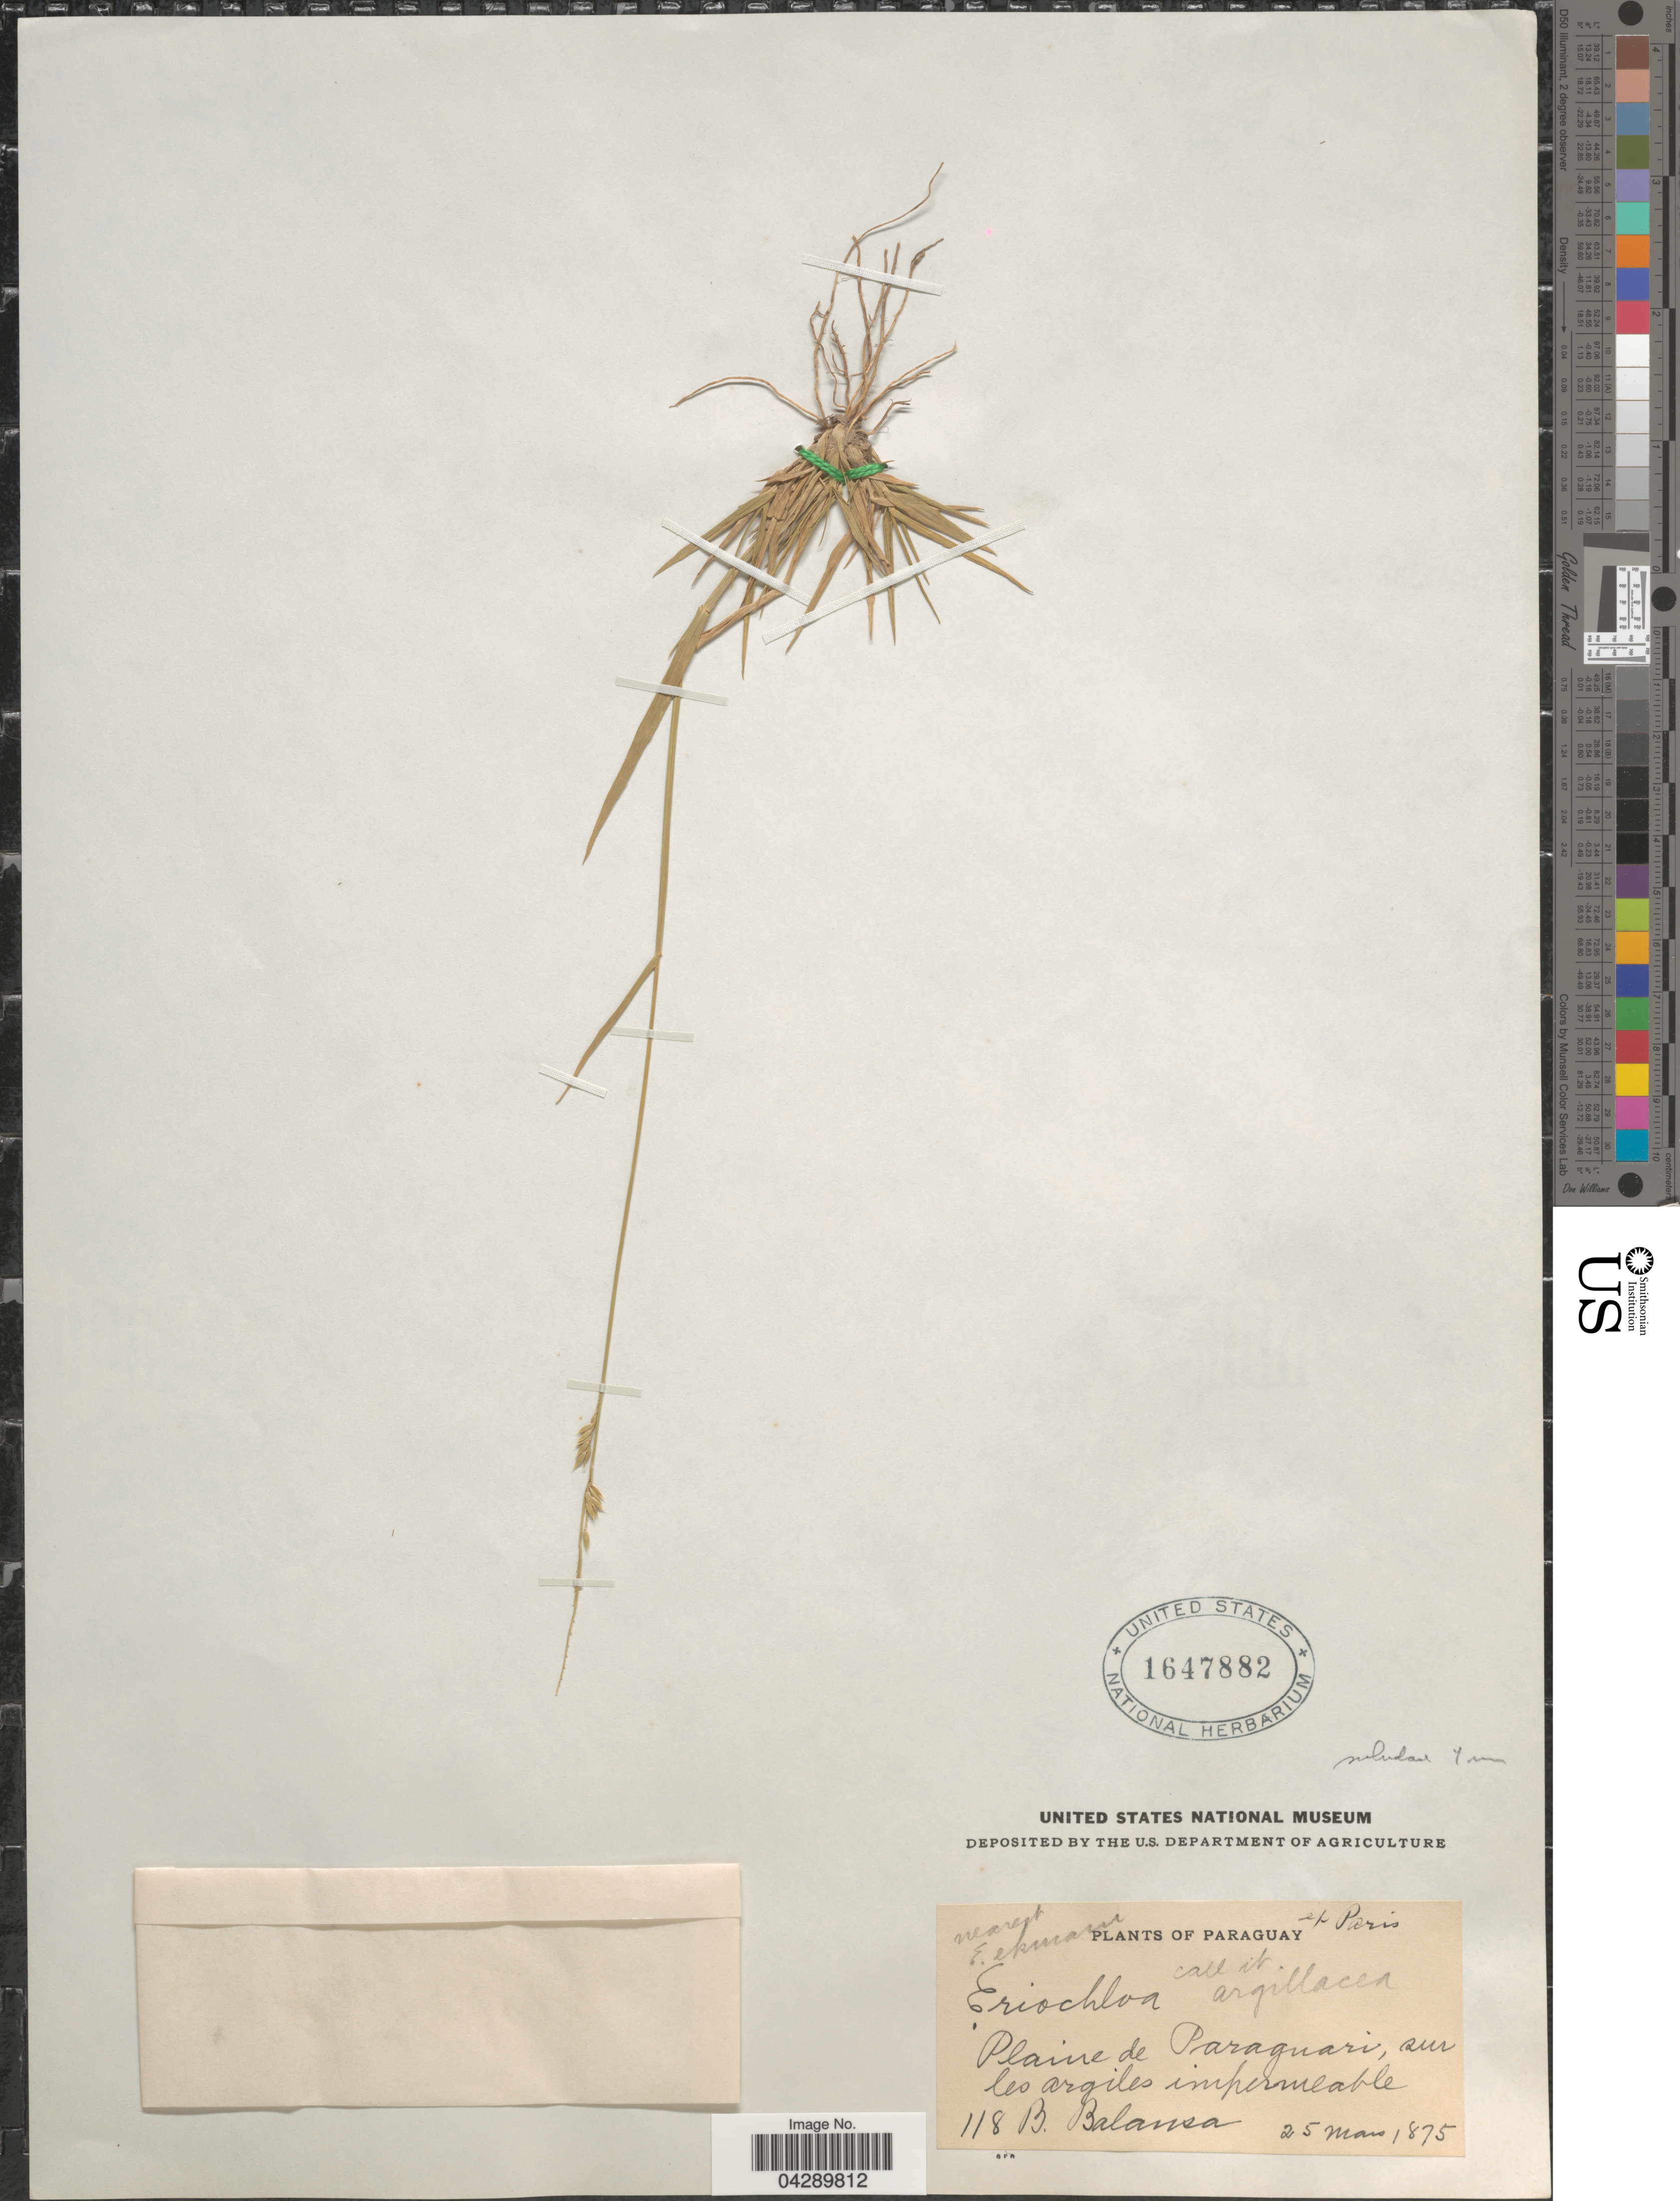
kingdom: Plantae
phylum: Tracheophyta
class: Liliopsida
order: Poales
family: Poaceae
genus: Eriochloa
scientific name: Eriochloa setosa var. ekmanii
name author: (Hitchc.) R.B. Shaw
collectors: B. Balansa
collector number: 118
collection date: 1875-03-25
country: Paraguay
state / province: Paraguari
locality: Plaine de Paraguari, sur les argiles impermeable.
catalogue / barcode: US 1647882